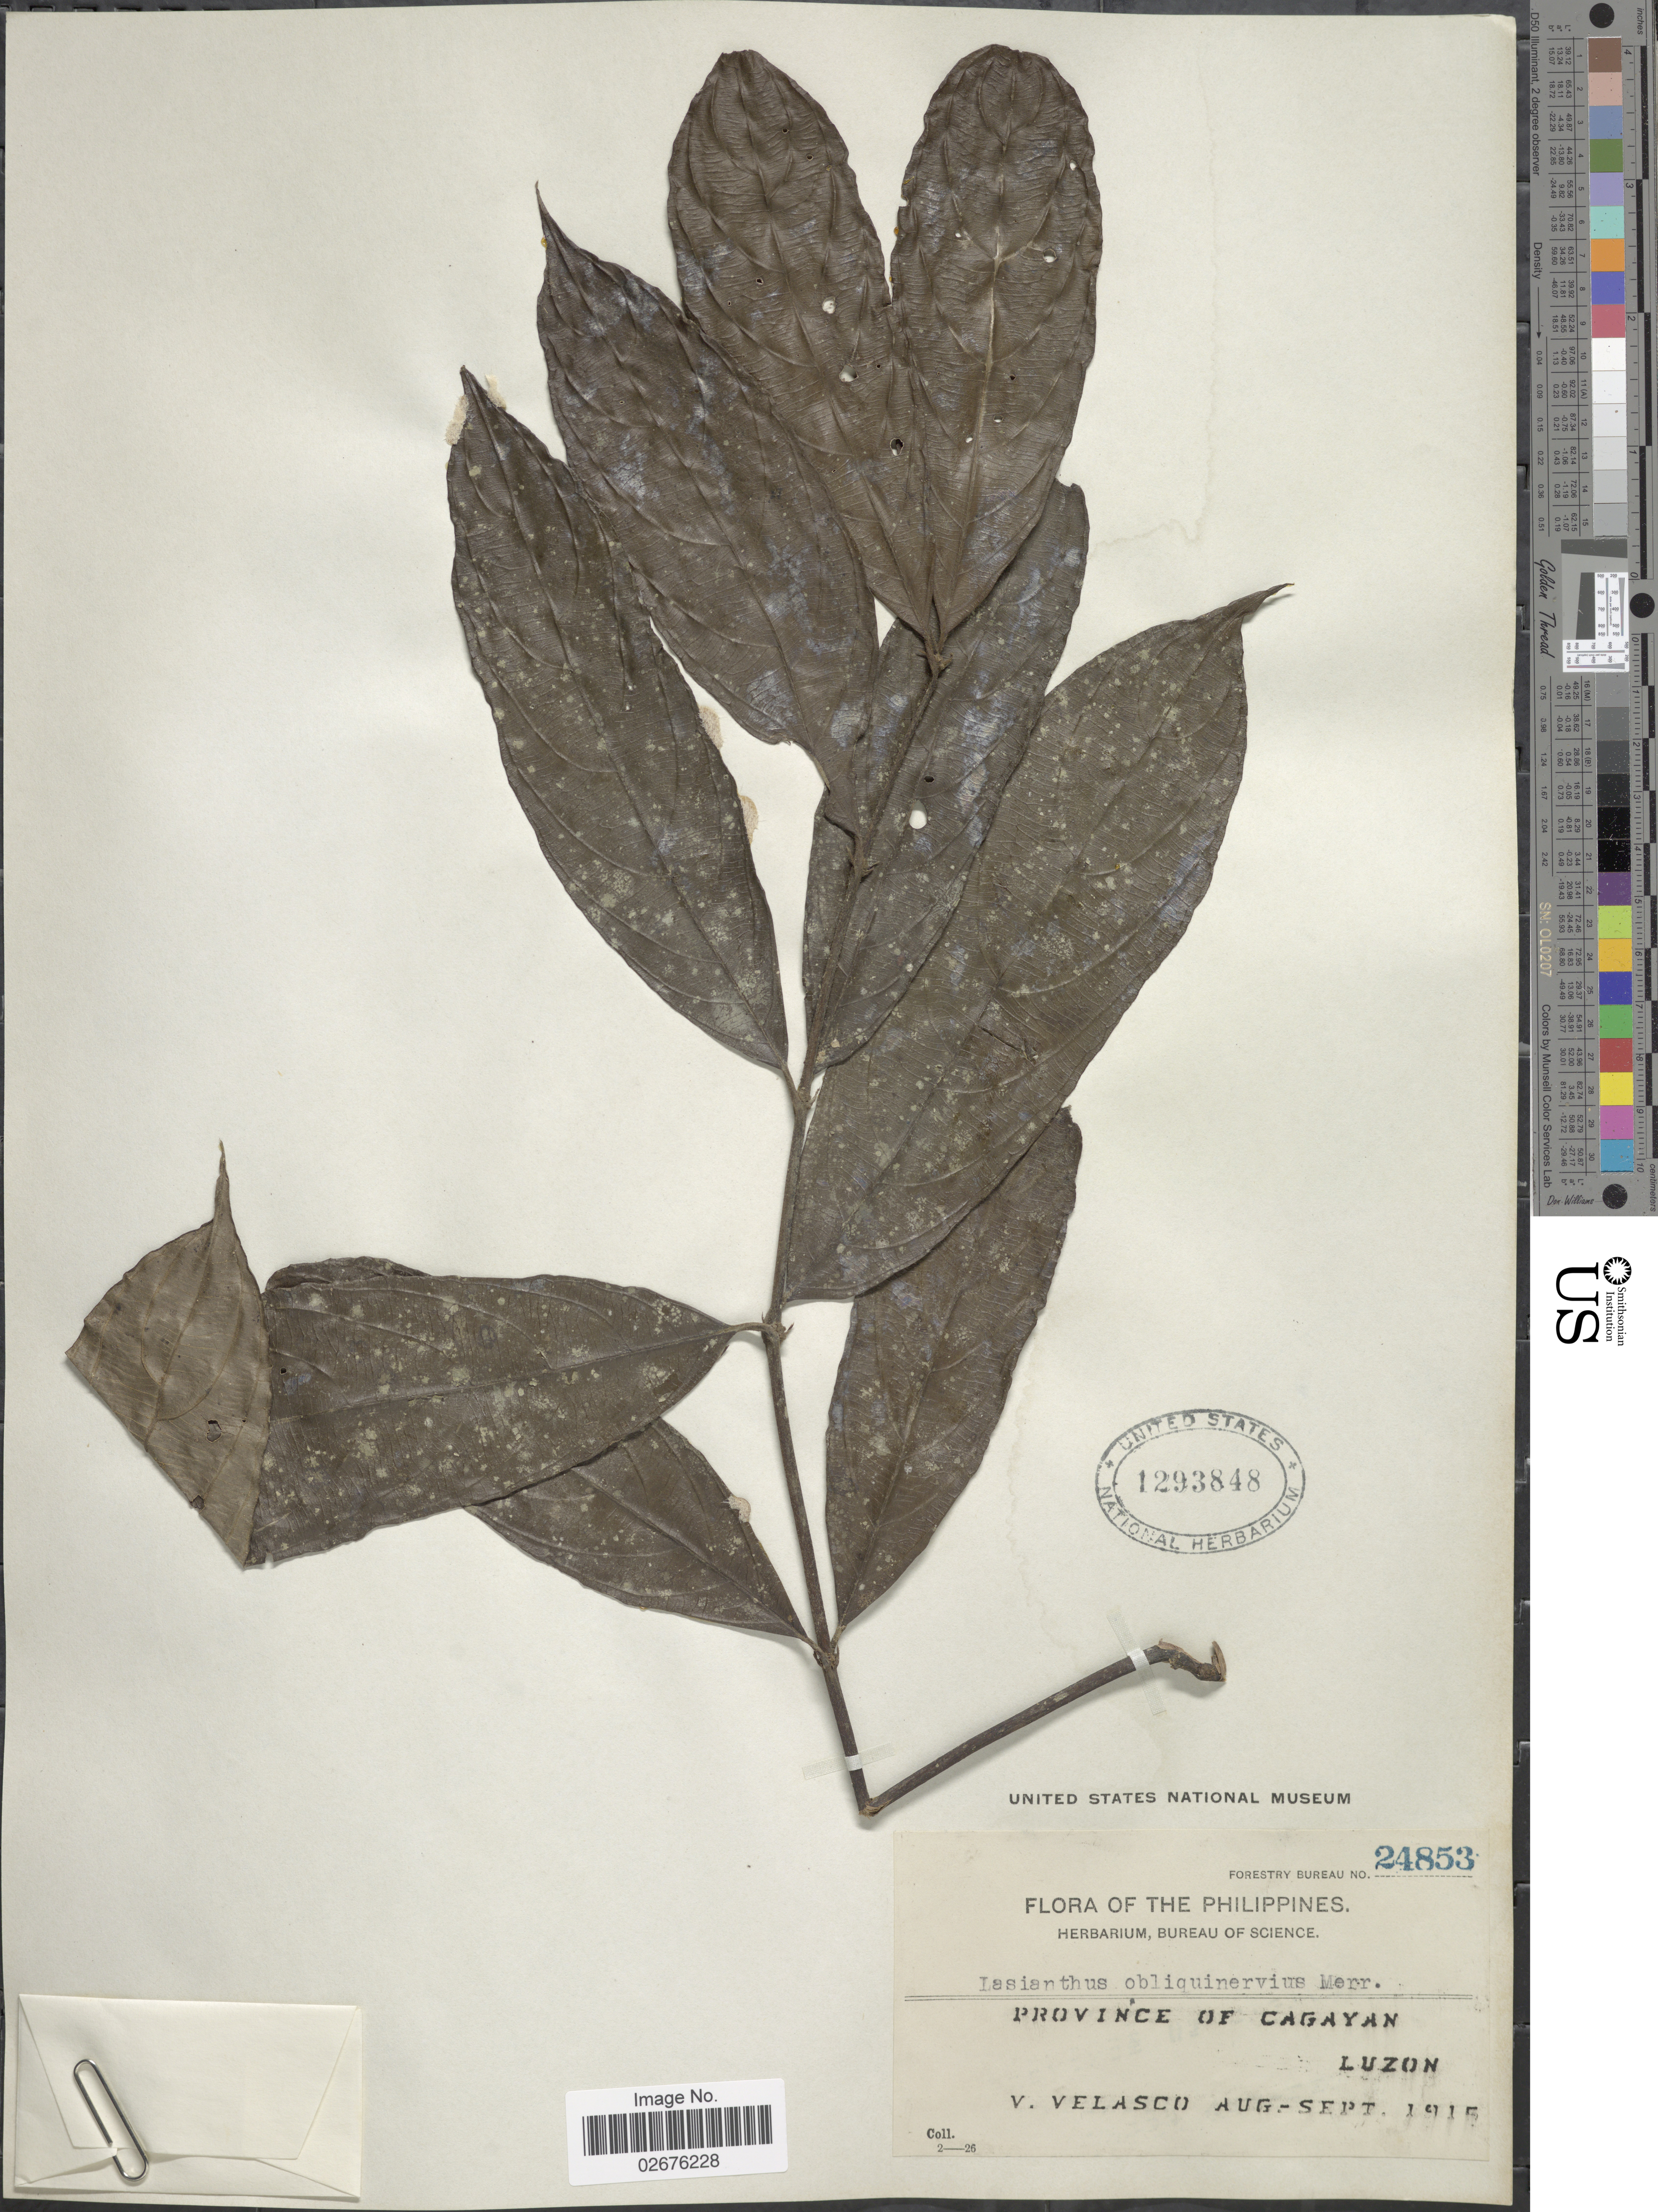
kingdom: Plantae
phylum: Tracheophyta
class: Magnoliopsida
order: Gentianales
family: Rubiaceae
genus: Lasianthus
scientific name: Lasianthus obliquinervis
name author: Merr.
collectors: V. Velasco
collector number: Forestry Bureau 24853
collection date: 1915-08/1915-09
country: Philippines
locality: Province of Cagayan, Luzon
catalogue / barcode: US 1293848